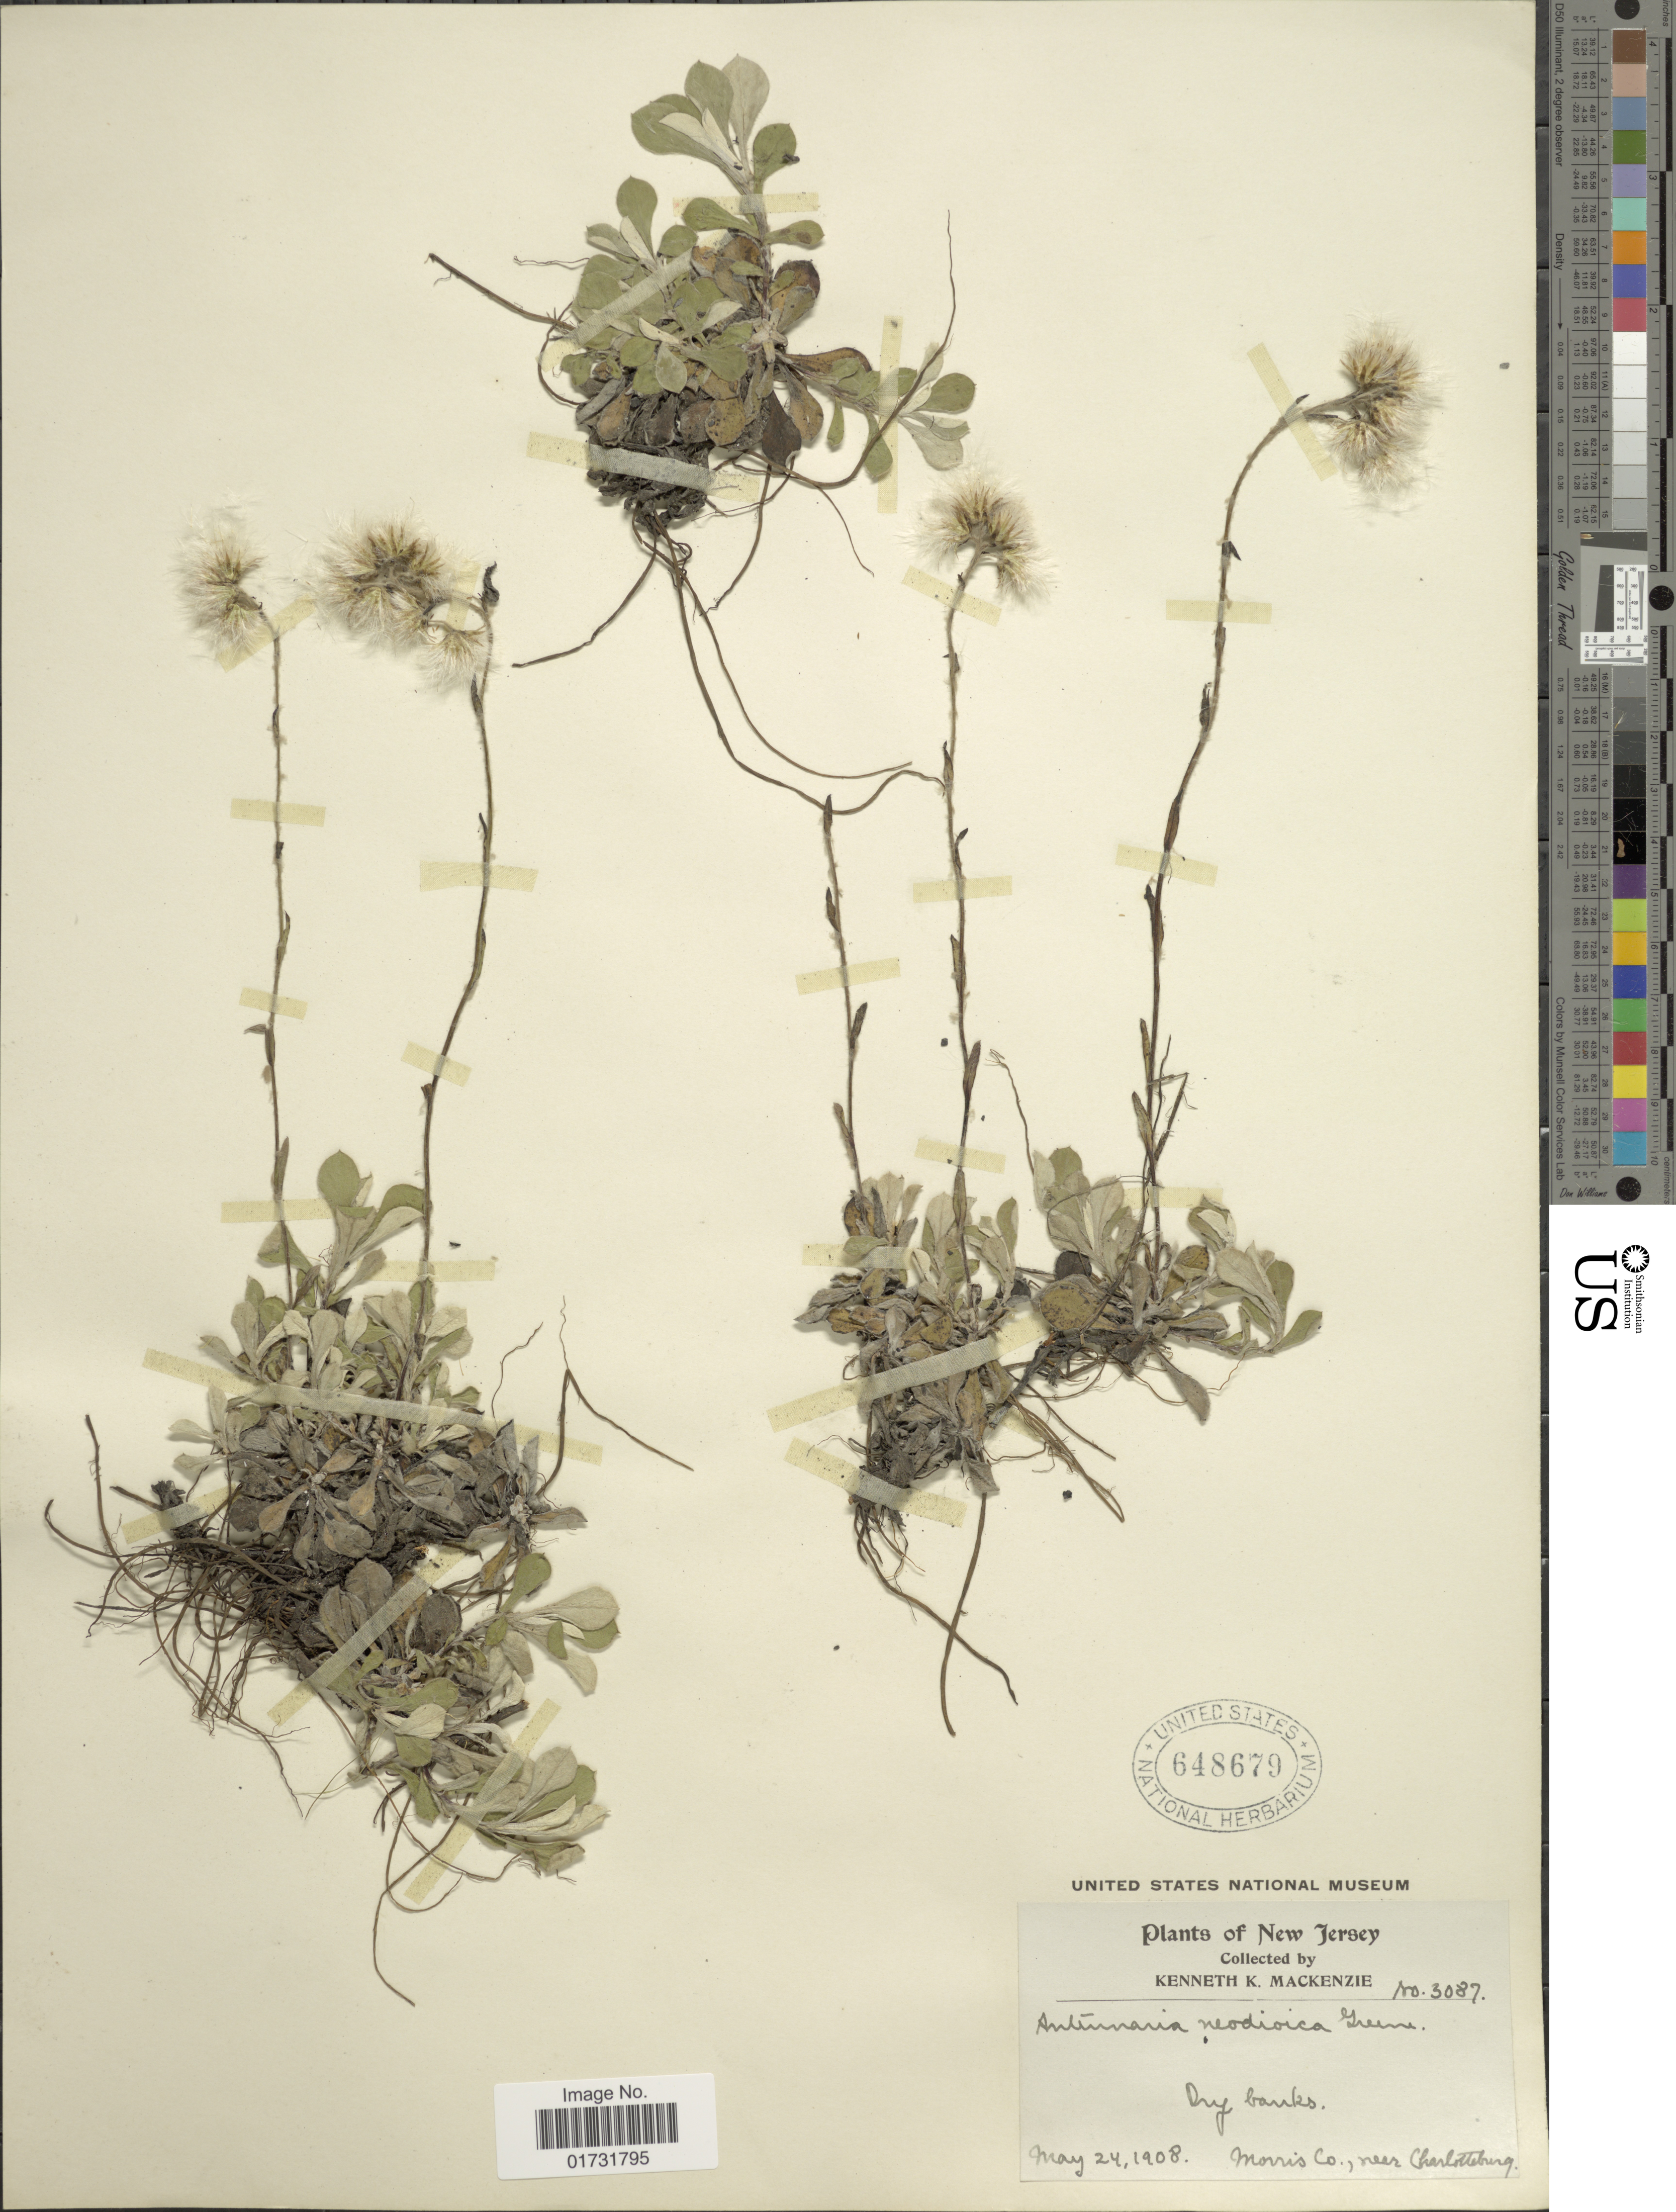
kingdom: Plantae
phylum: Tracheophyta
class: Magnoliopsida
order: Asterales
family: Asteraceae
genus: Antennaria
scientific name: Antennaria neodioica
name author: Greene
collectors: K. K. Mackenzie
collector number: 3087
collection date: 1908-05-24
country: United States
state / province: New Jersey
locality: Morris Co., near Charlotteburg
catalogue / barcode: US 648679